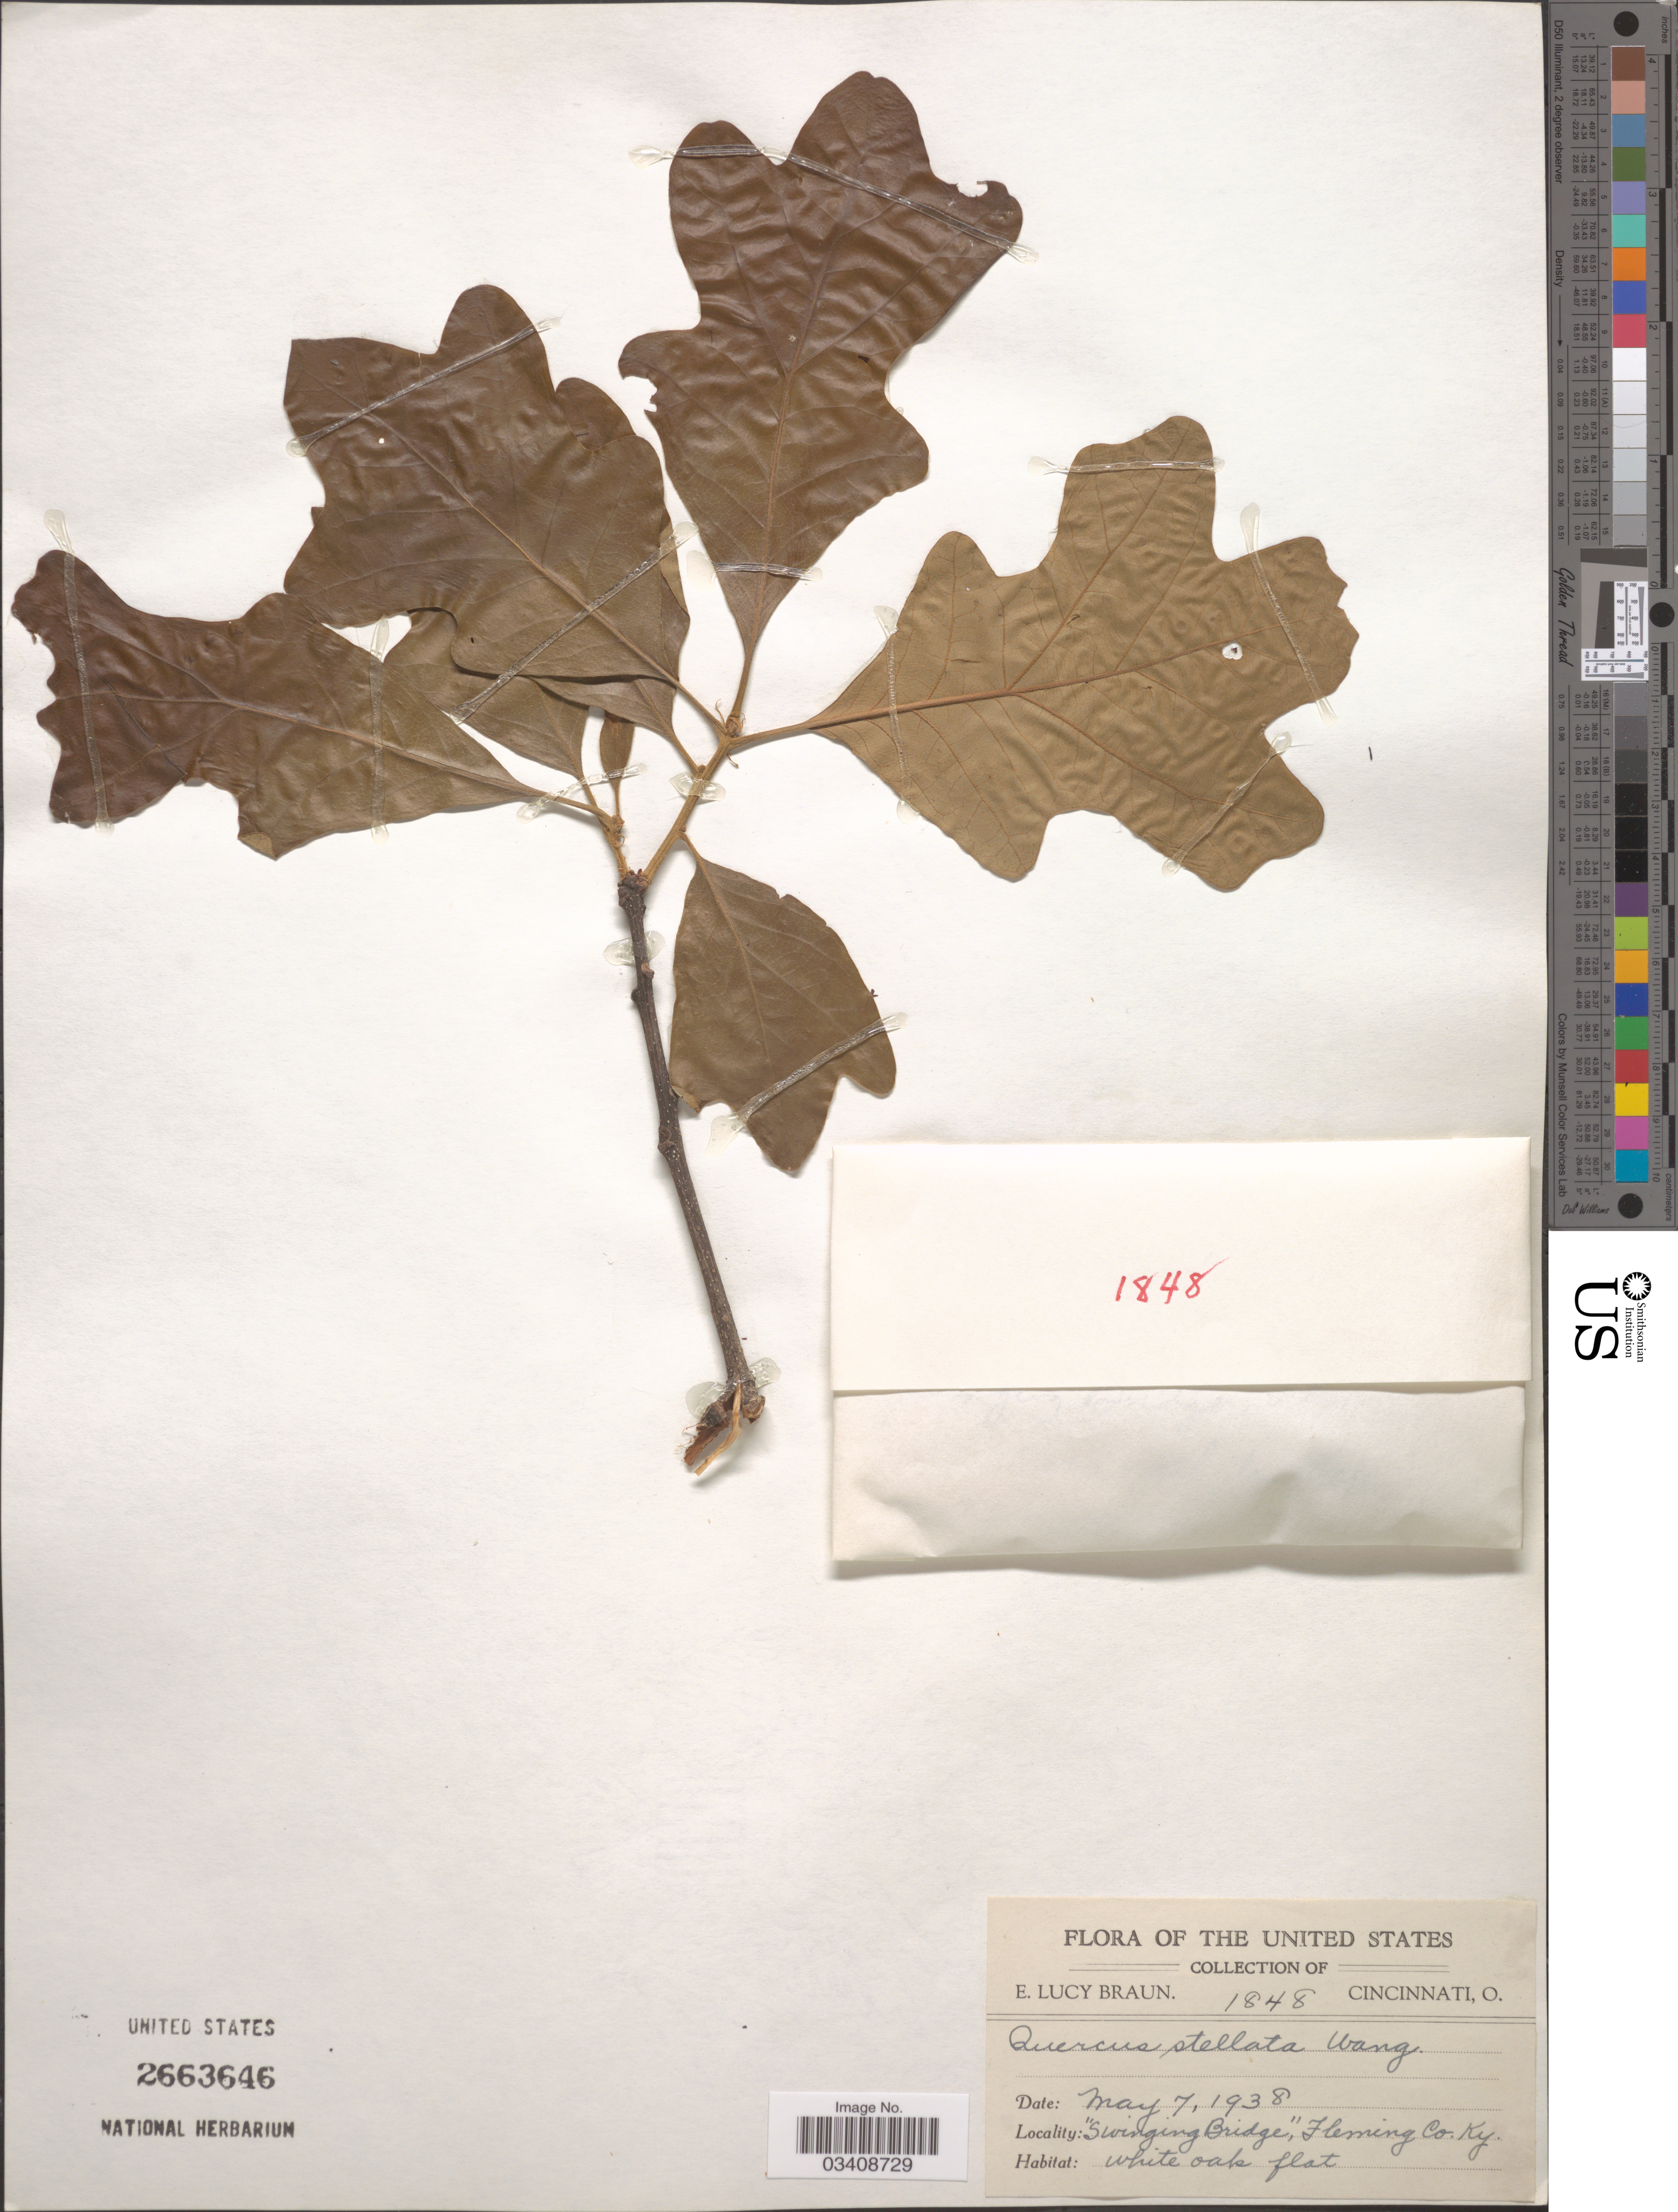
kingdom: Plantae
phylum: Tracheophyta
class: Magnoliopsida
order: Fagales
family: Fagaceae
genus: Quercus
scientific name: Quercus stellata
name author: Wangenh.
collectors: E. L. Braun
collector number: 1848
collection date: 1938-05-07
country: United States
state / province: Kentucky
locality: Swinging Bridge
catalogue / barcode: US 2663646